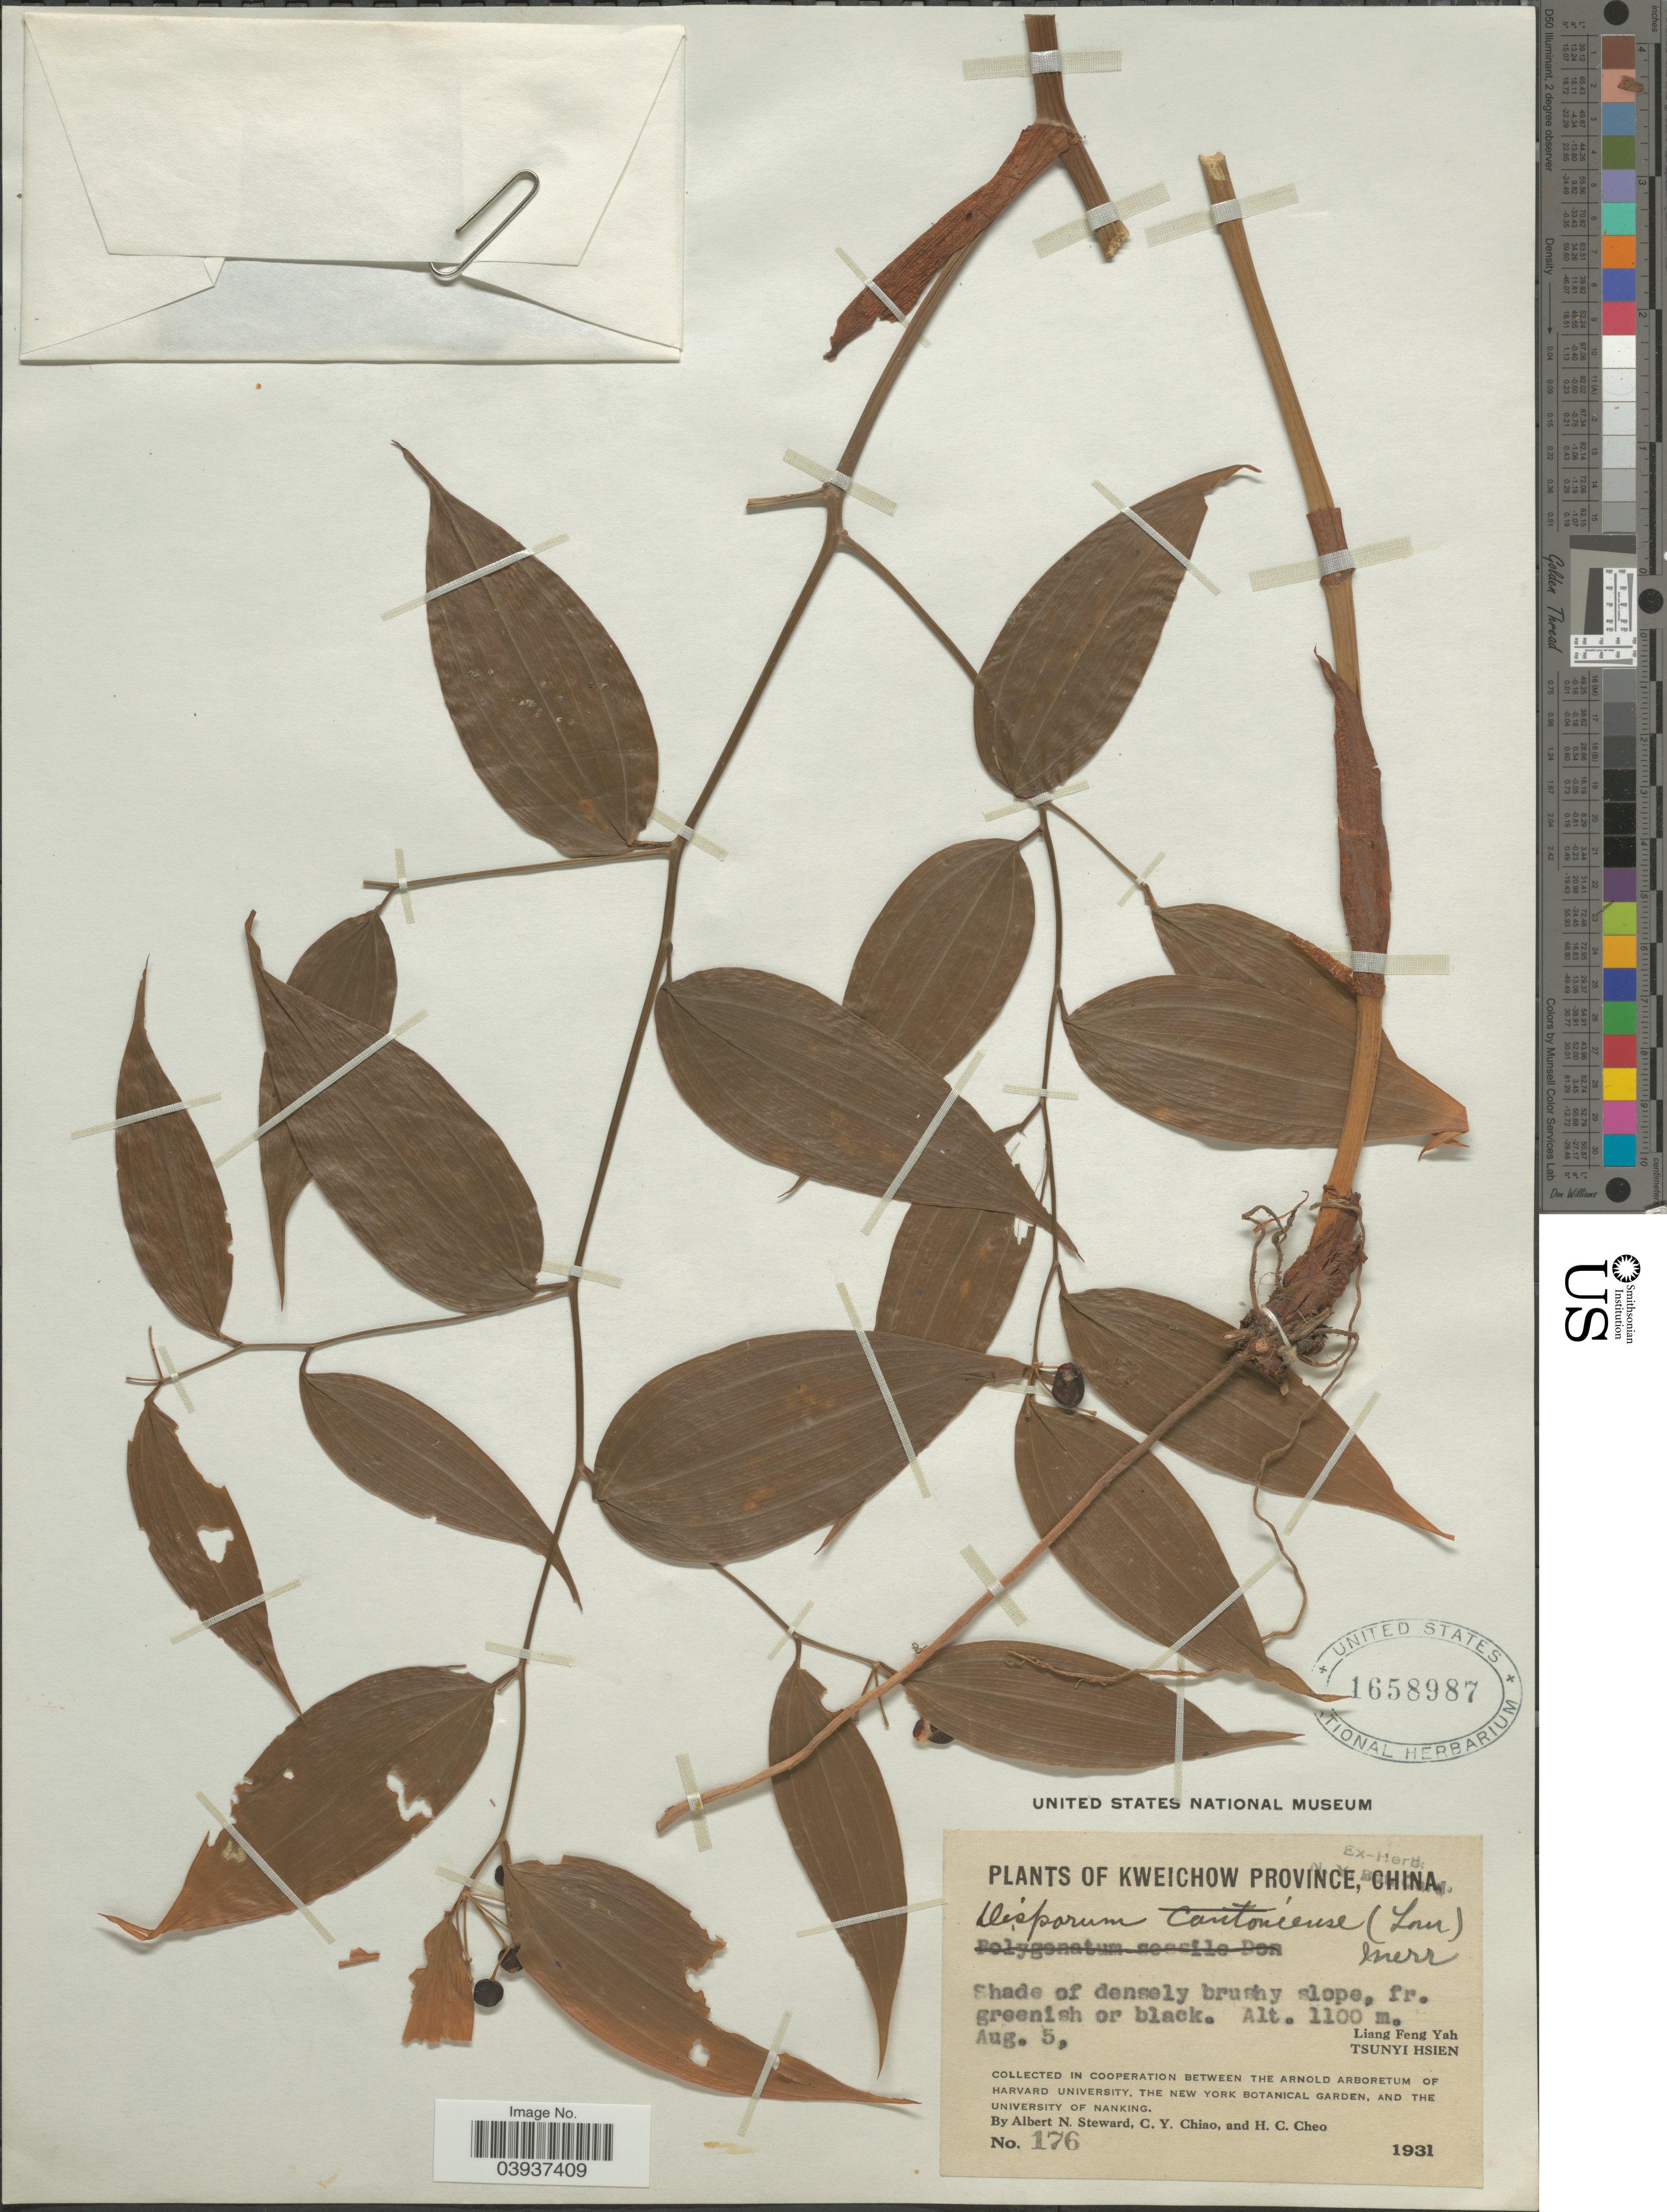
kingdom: Plantae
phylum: Tracheophyta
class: Liliopsida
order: Liliales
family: Colchicaceae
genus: Disporum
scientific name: Disporum cantoniense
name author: (Lour.) Merr.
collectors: A. N. Steward, C. Y. Chiao & H. Cheo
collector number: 176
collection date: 1931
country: China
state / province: Guizhou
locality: Kweichow Province. Shade of densely brushy slope, Liang Feng Yah. Tsunyi Hsien.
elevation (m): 1100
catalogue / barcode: US 1658987